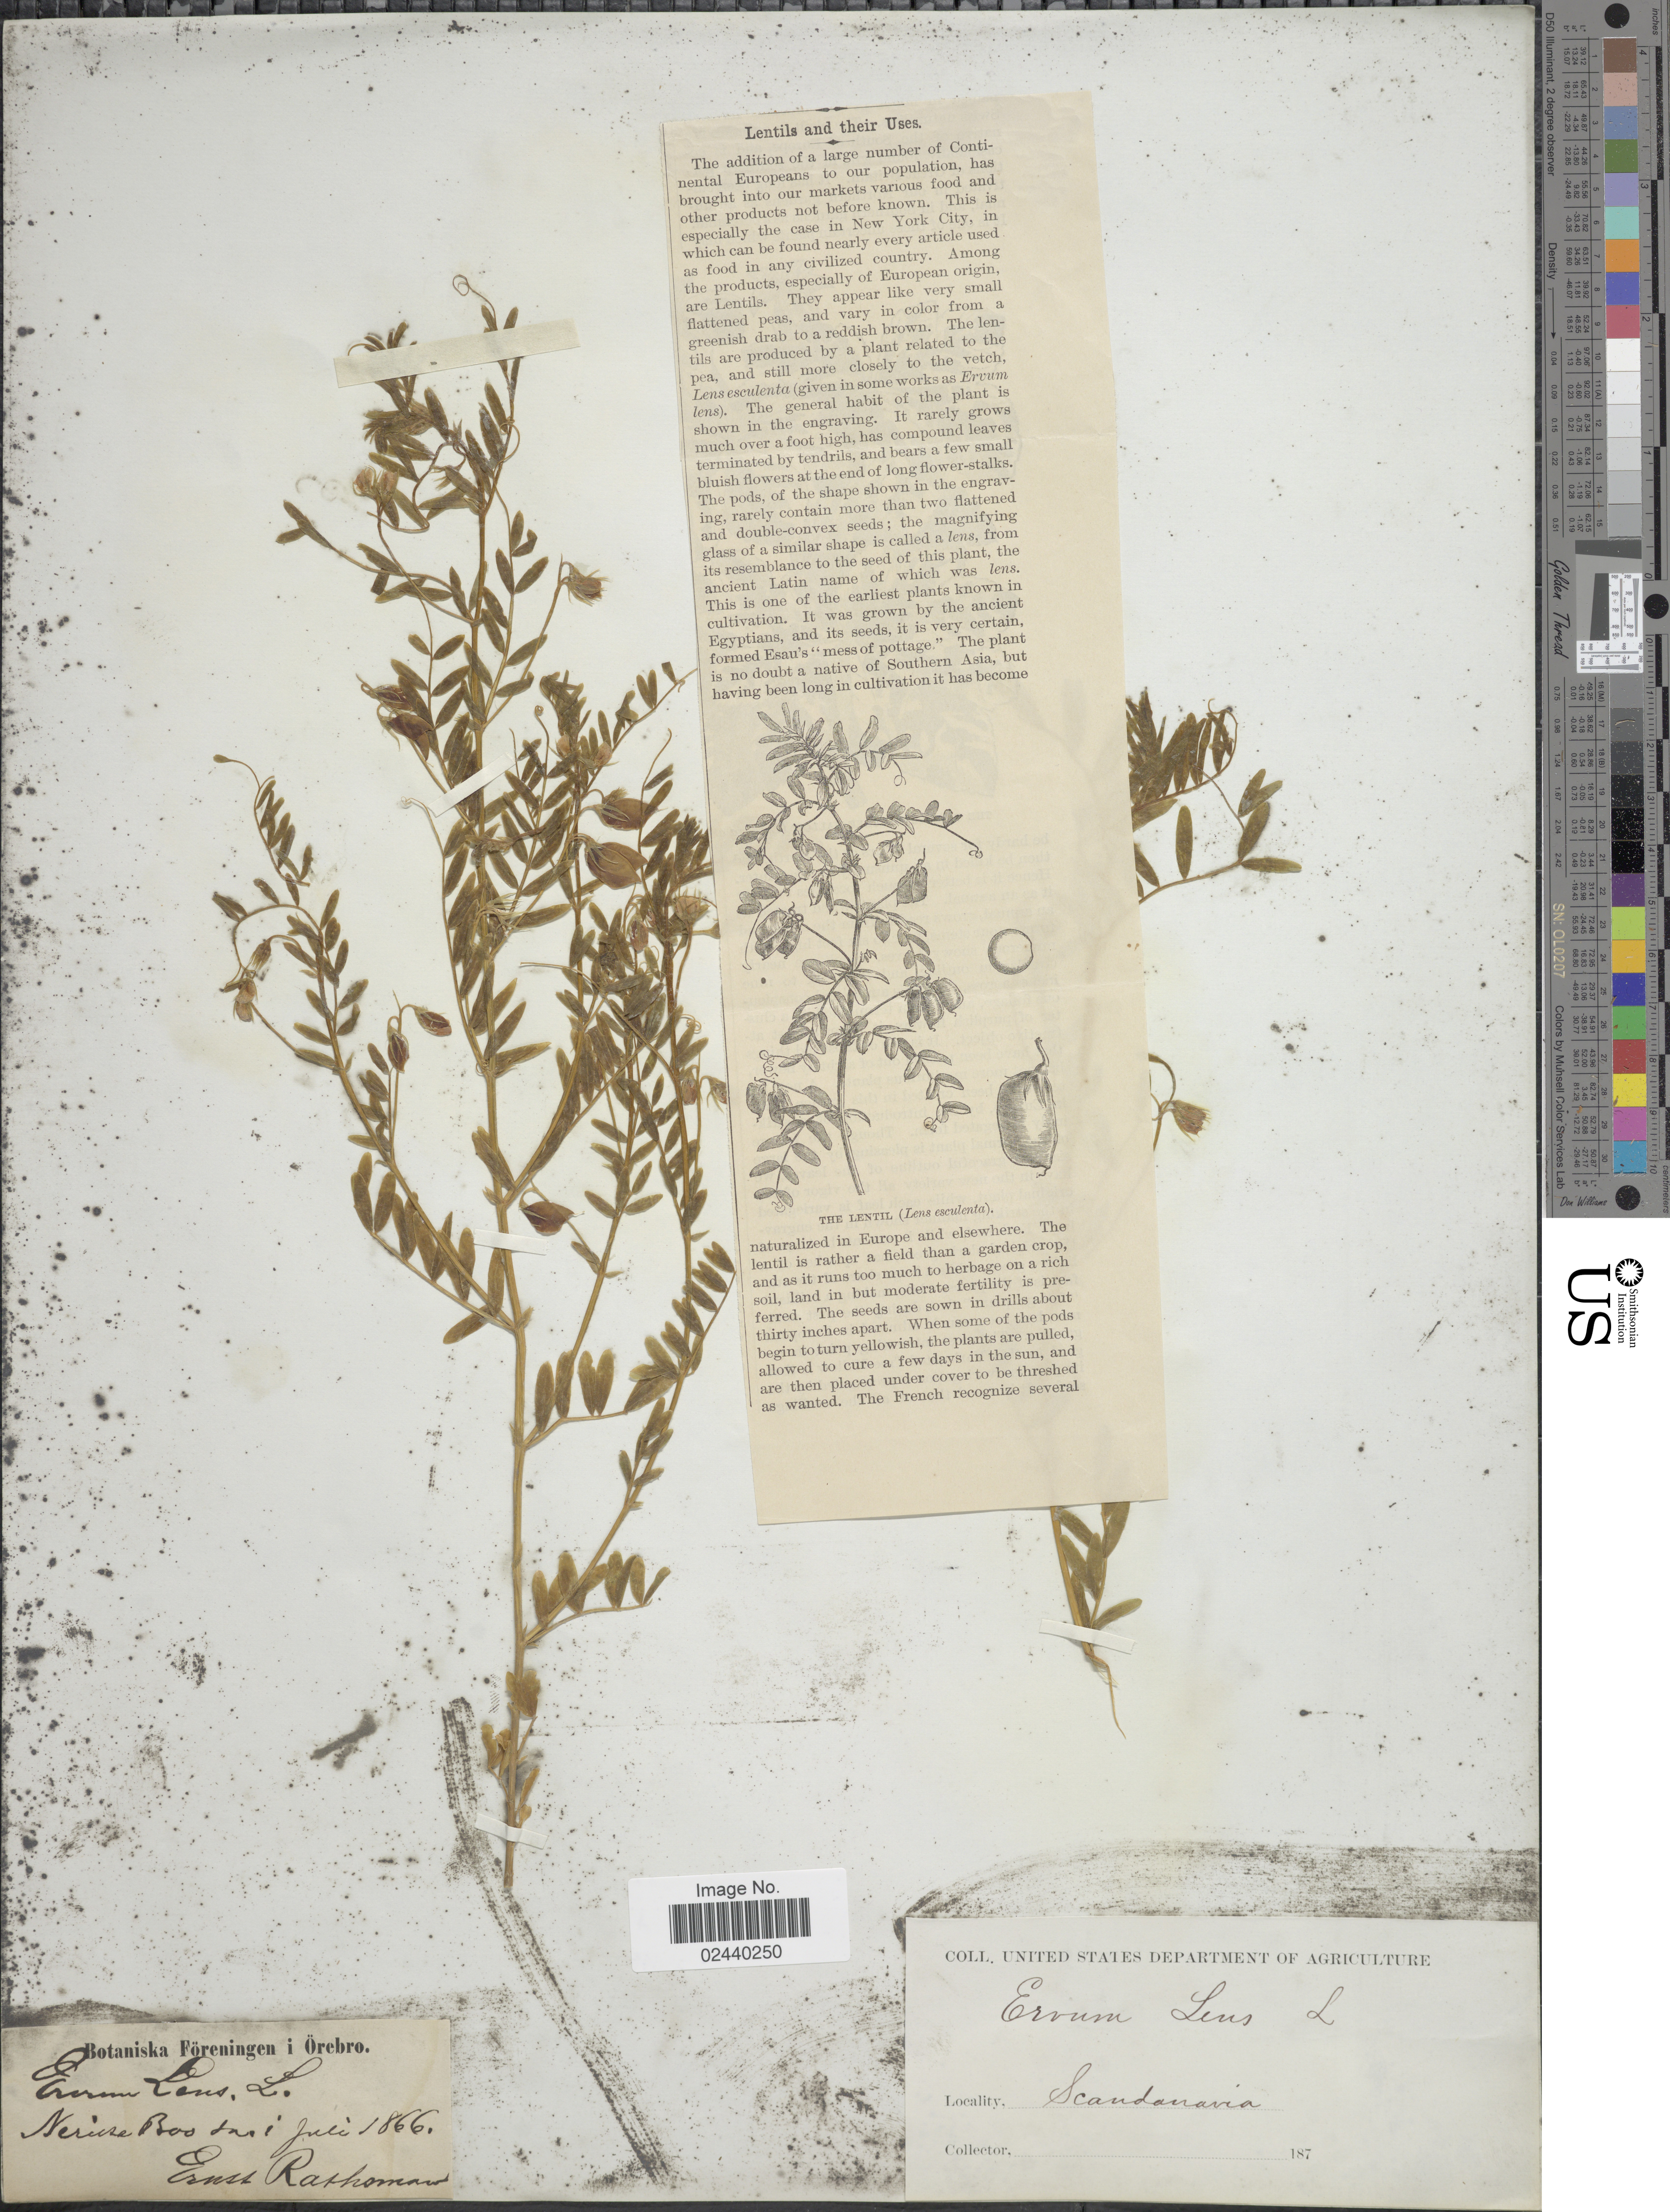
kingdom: Plantae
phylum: Tracheophyta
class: Magnoliopsida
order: Fabales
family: Fabaceae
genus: Vicia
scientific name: Vicia lens subsp. lens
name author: (L.) Coss. & Germ.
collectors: E. Rathsman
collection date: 1866-07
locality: Scandinavia, Neruse Bos sai [interpreted].